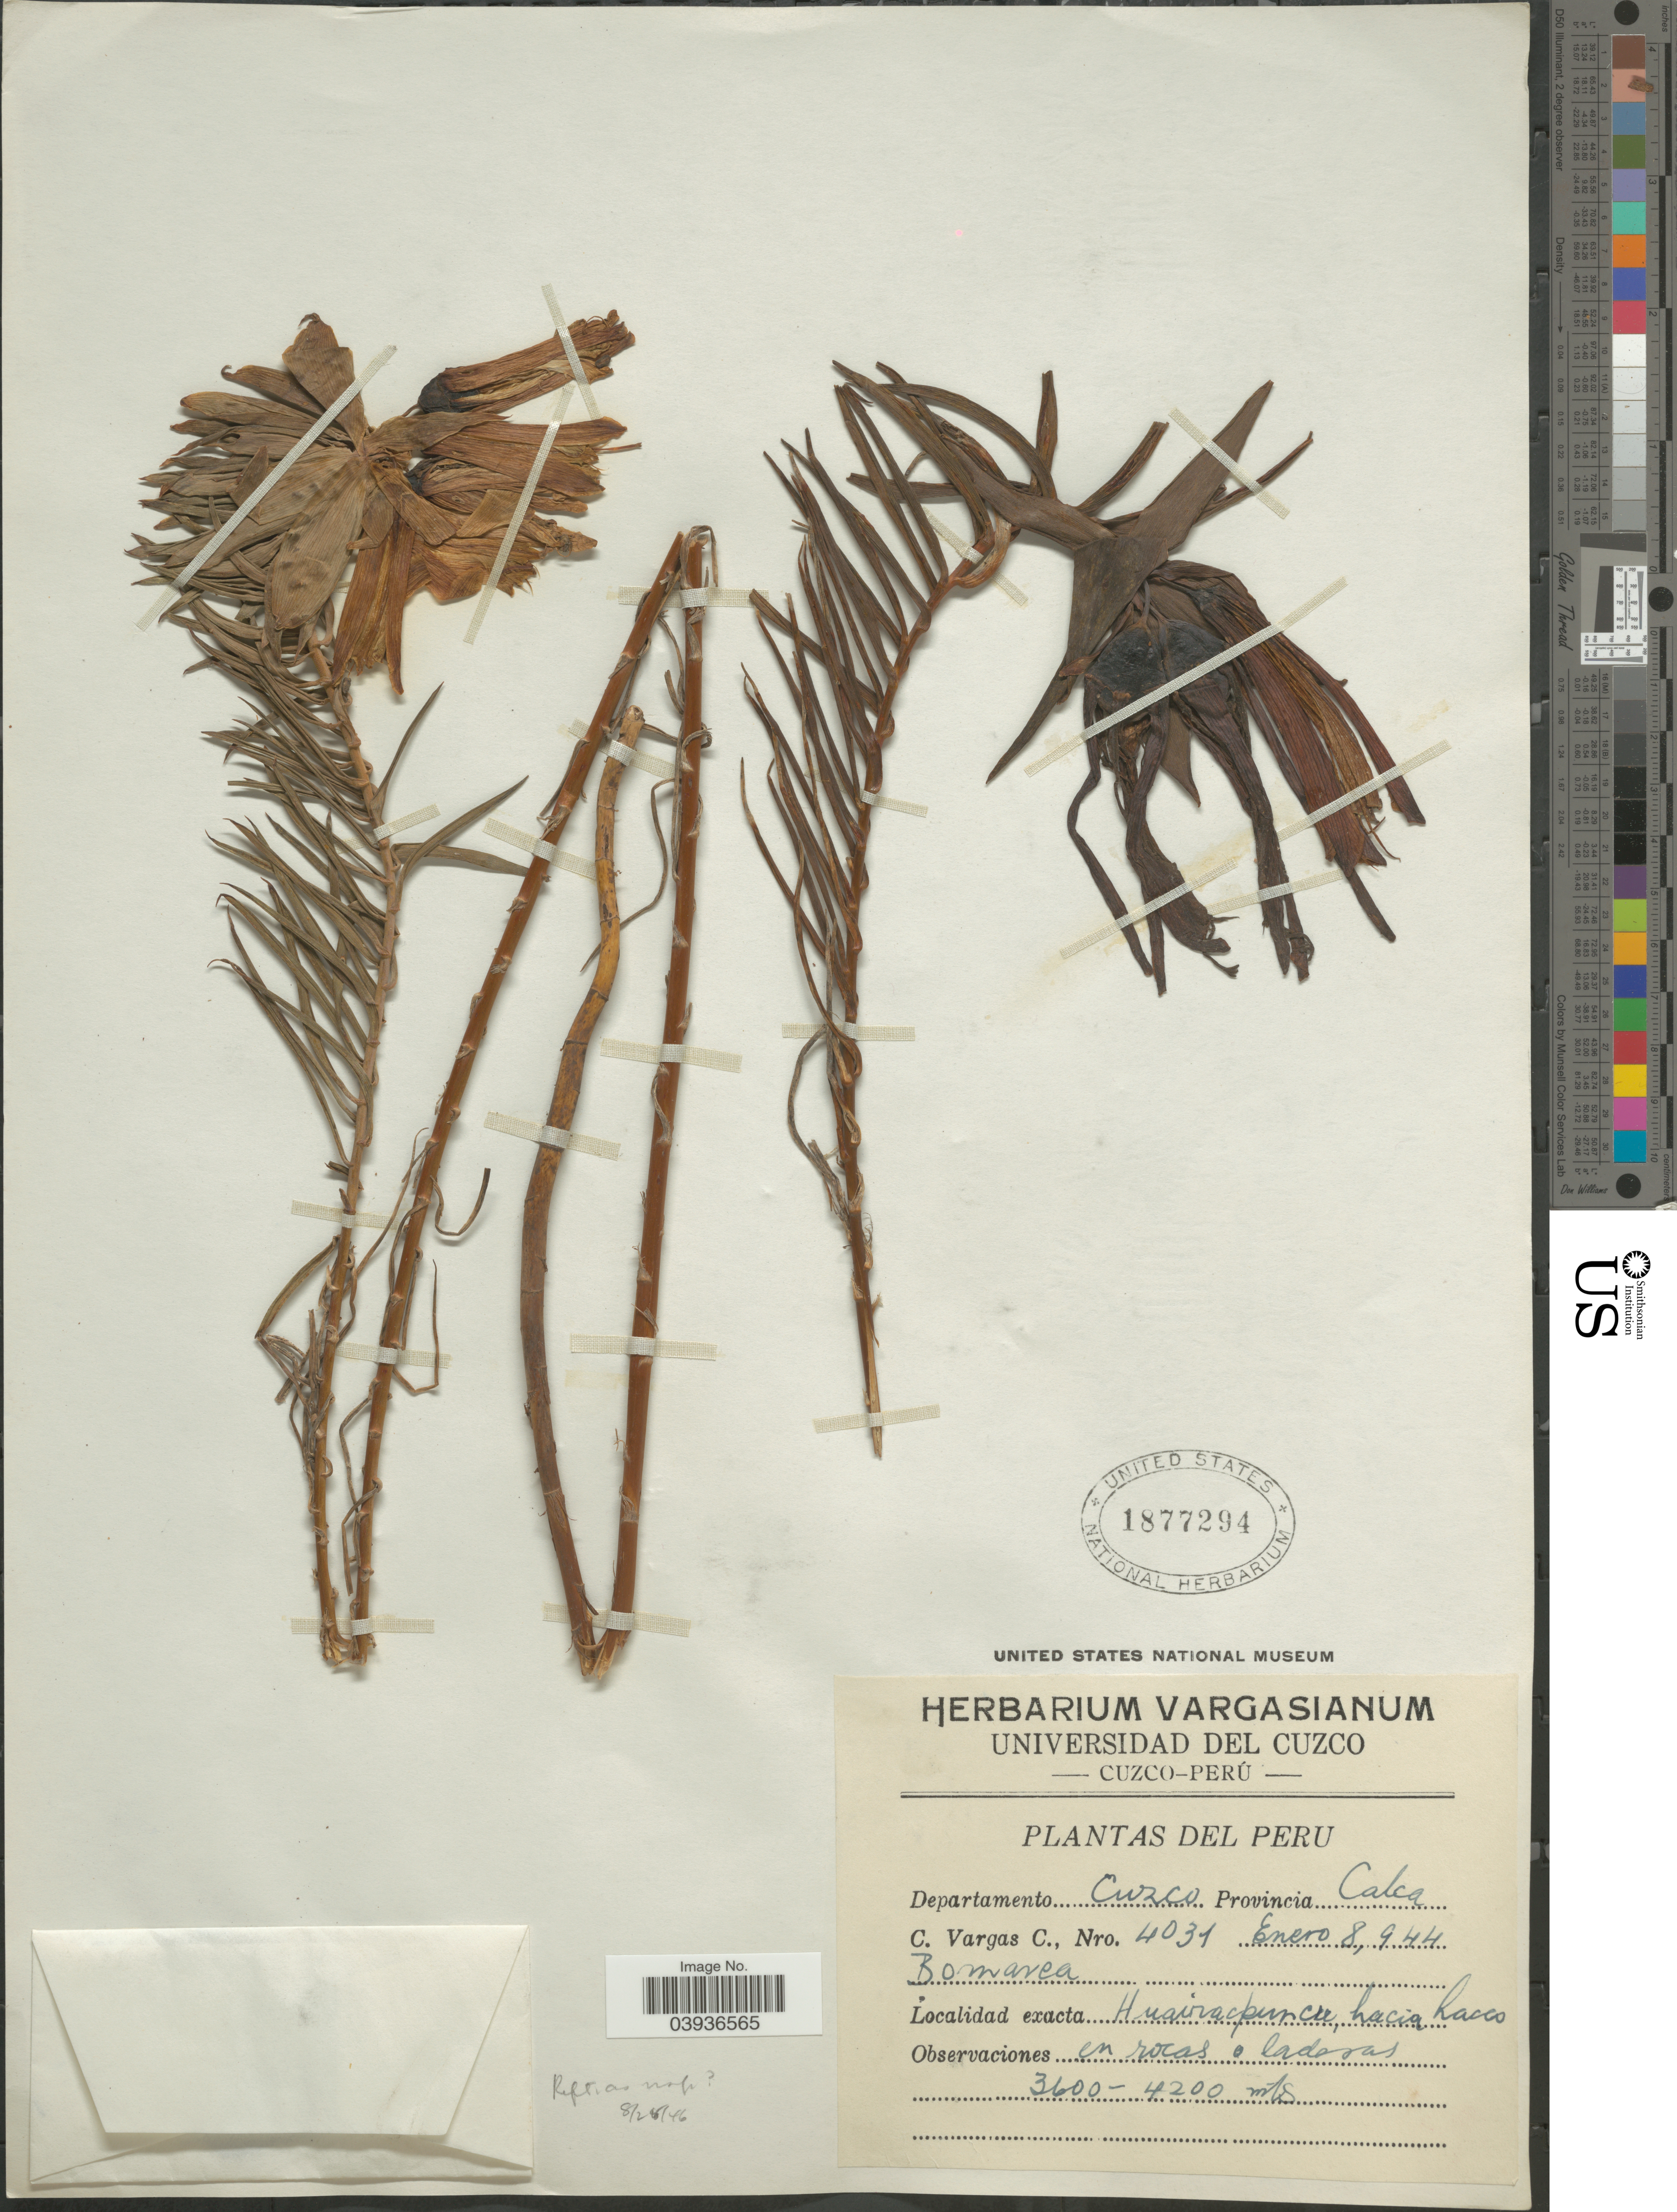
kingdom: Plantae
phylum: Tracheophyta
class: Liliopsida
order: Liliales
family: Alstroemeriaceae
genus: Bomarea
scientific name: Bomarea sp.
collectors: C. Vargas Calderón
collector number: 4034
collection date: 1944-01-08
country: Peru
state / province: Cusco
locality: Departamento Cuzco. Provincia Calca. Huairapuncu. hacia Lacco.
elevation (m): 3600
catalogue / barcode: US 1877294